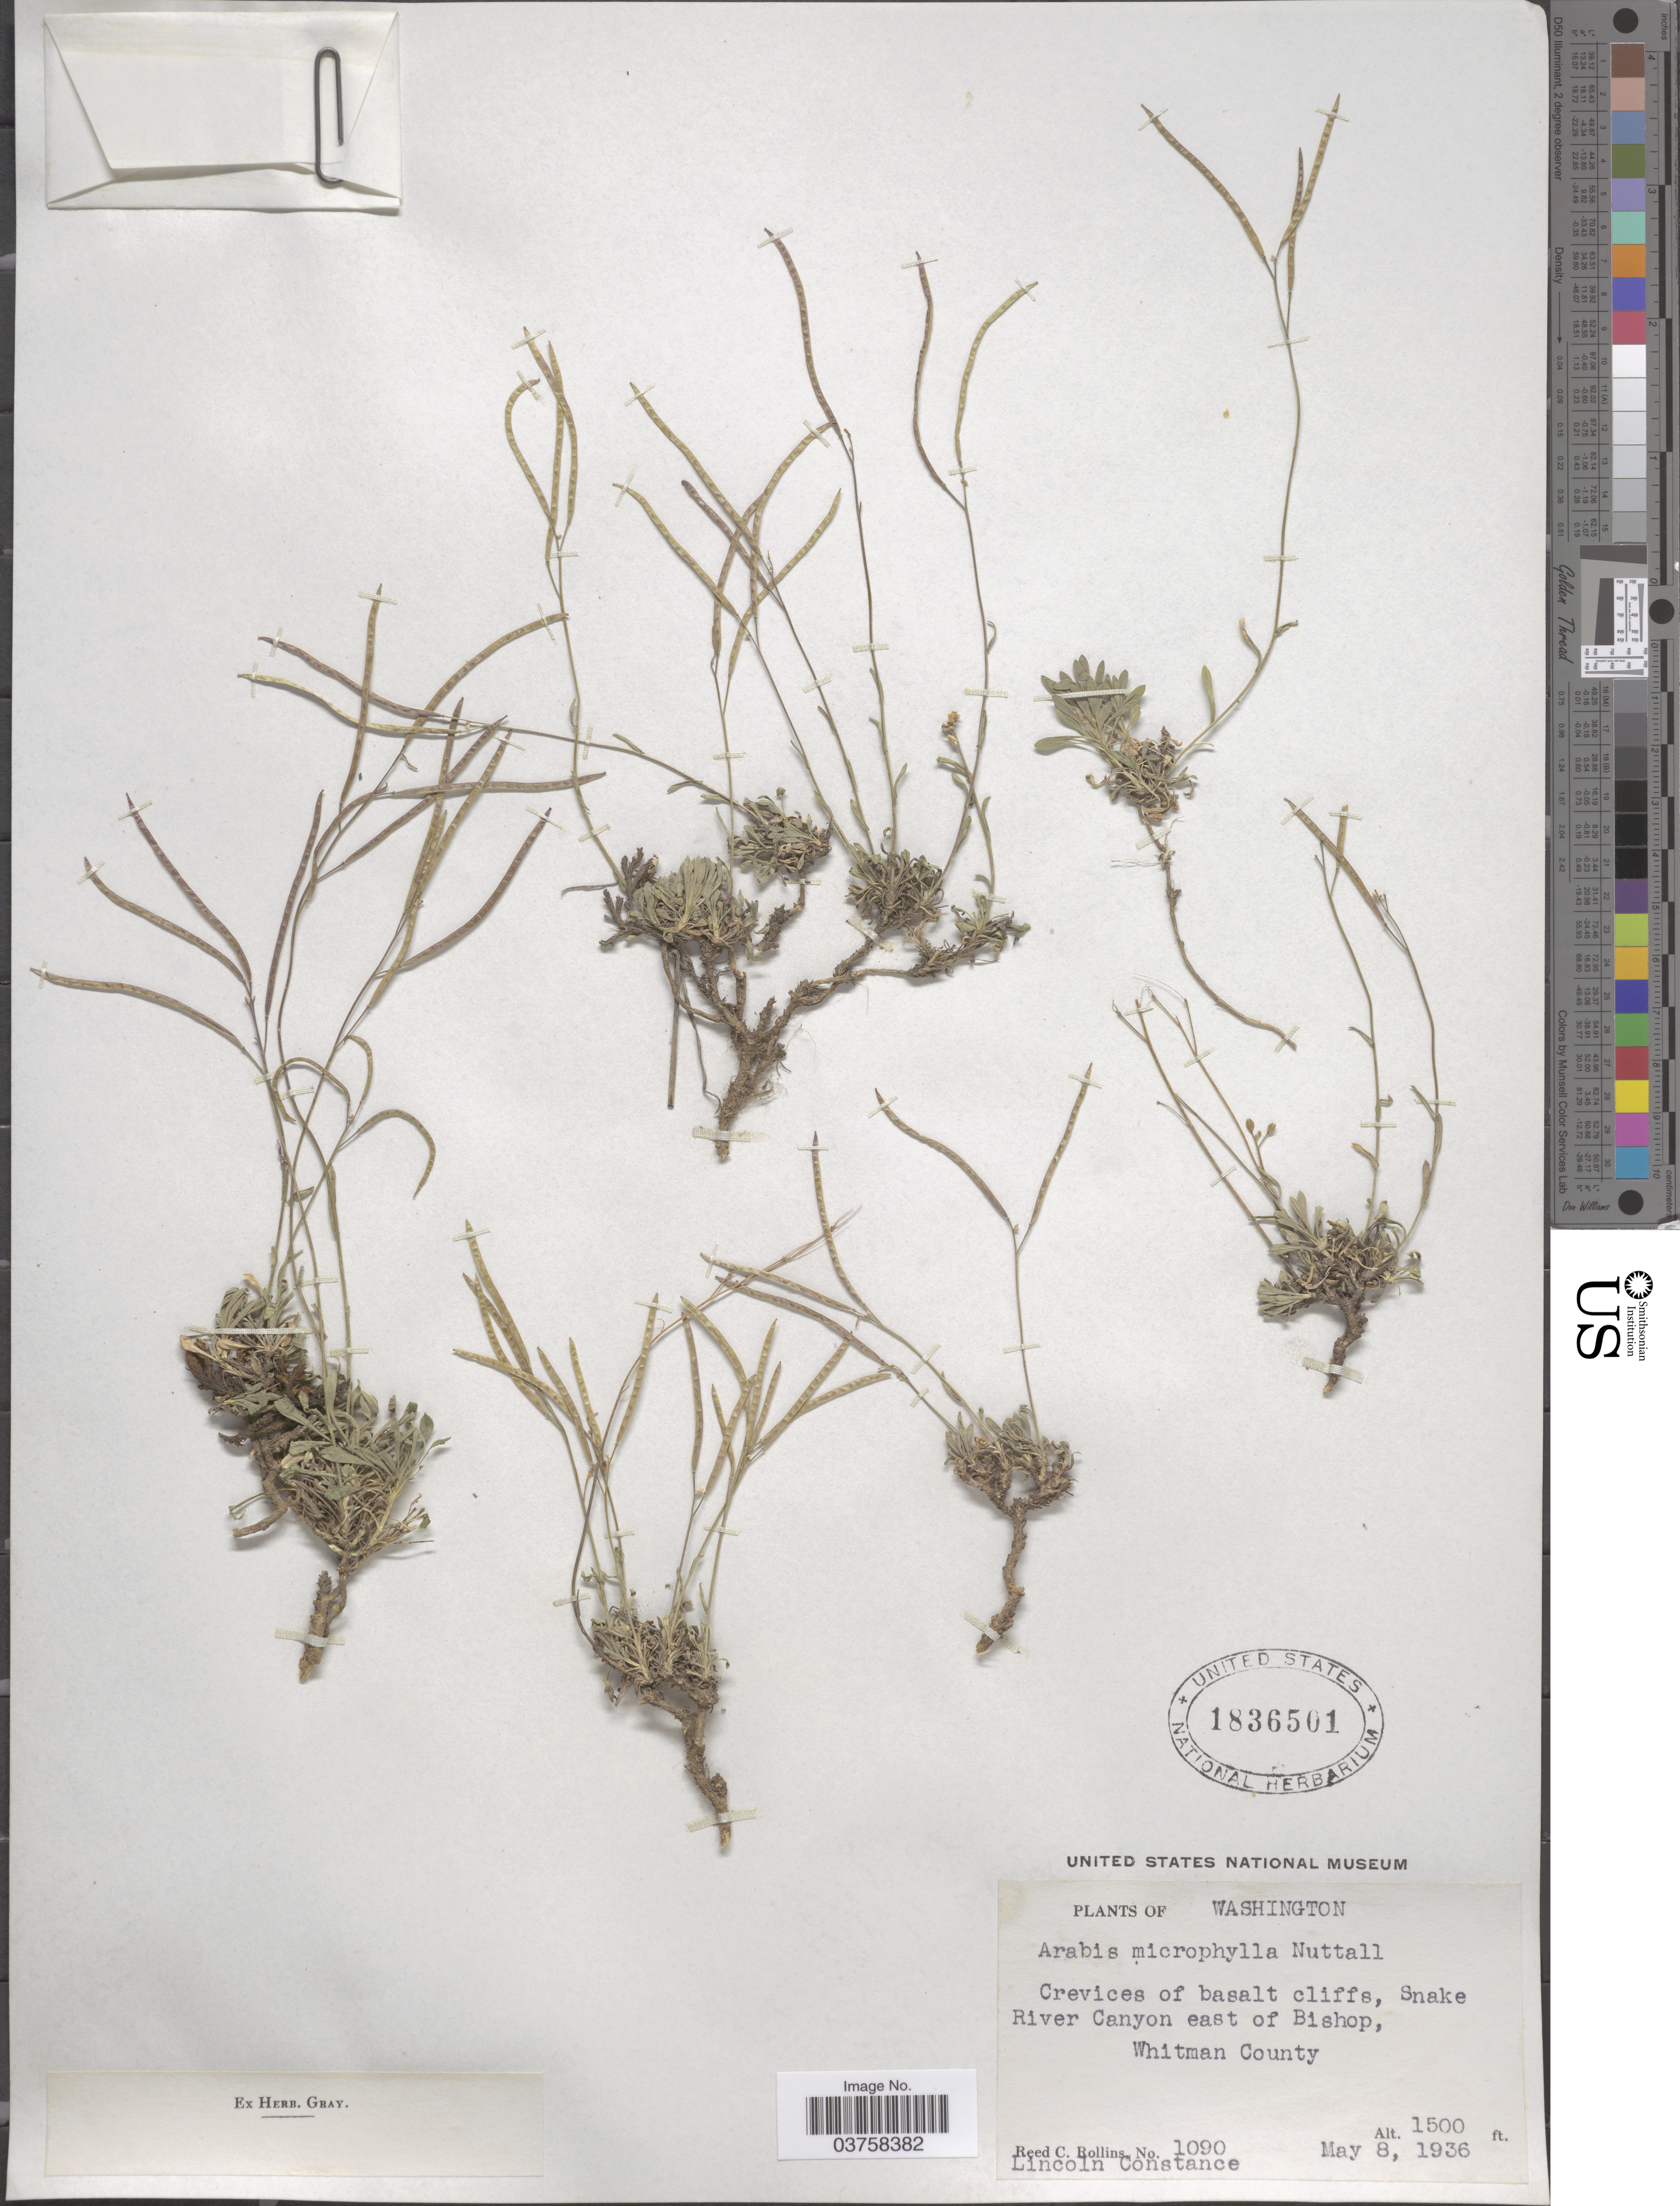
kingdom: Plantae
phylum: Tracheophyta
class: Magnoliopsida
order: Brassicales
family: Brassicaceae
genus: Arabis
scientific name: Arabis microphylla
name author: Nutt.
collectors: R. C. Rollins & L. Constance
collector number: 1090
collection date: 1936-05-08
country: United States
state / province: Washington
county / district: Whitman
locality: Snake River Canyon east of Bishop, Whitman County.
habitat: crevices of basalt cliffs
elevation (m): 457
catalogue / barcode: US 1836501